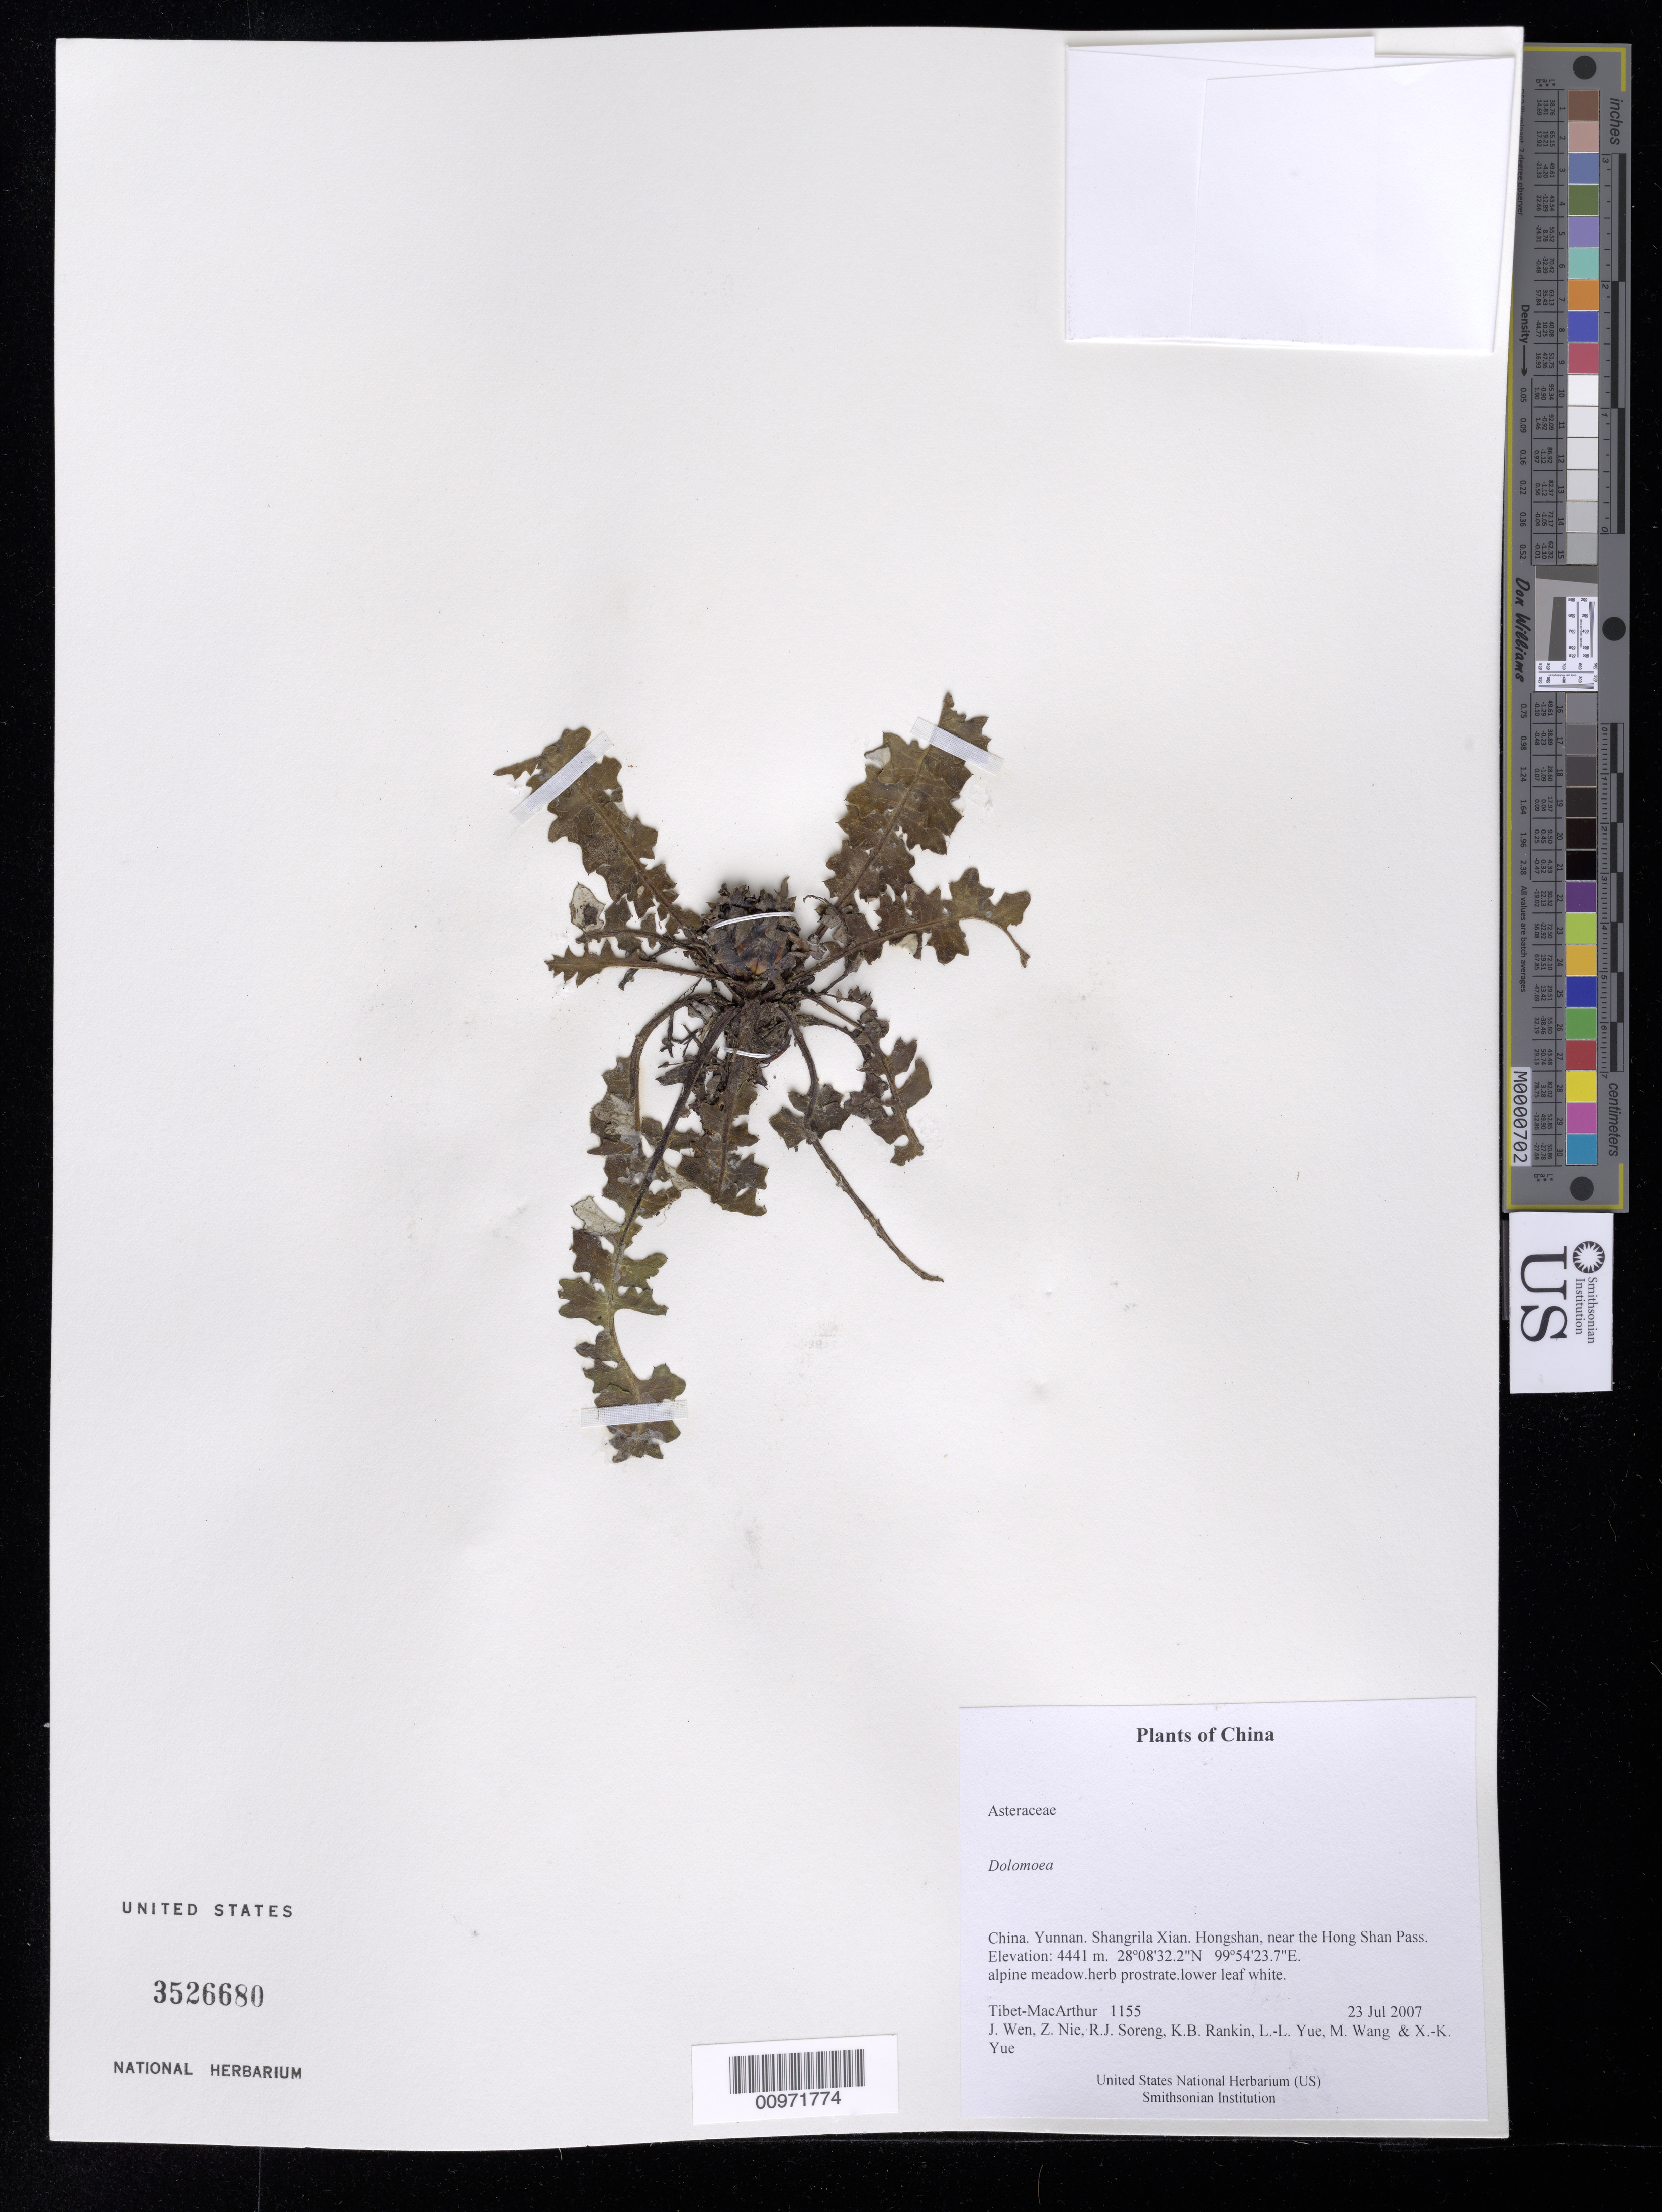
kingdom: Plantae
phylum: Tracheophyta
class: Magnoliopsida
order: Asterales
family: Asteraceae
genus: Dolomiaea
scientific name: Dolomiaea sp.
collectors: Tibet-MacArthur, J. Wen, Z. Nie, R. J. Soreng, K. Rankin, L. Yue, M. Wang & X. Yue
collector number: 1155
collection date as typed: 23 Jul 2007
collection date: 2007-07-23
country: China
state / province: Yunnan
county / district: Shangrila Xian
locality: Hongshan, near the Hong Shan Pass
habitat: alpine meadow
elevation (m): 4441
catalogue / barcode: US 3526680